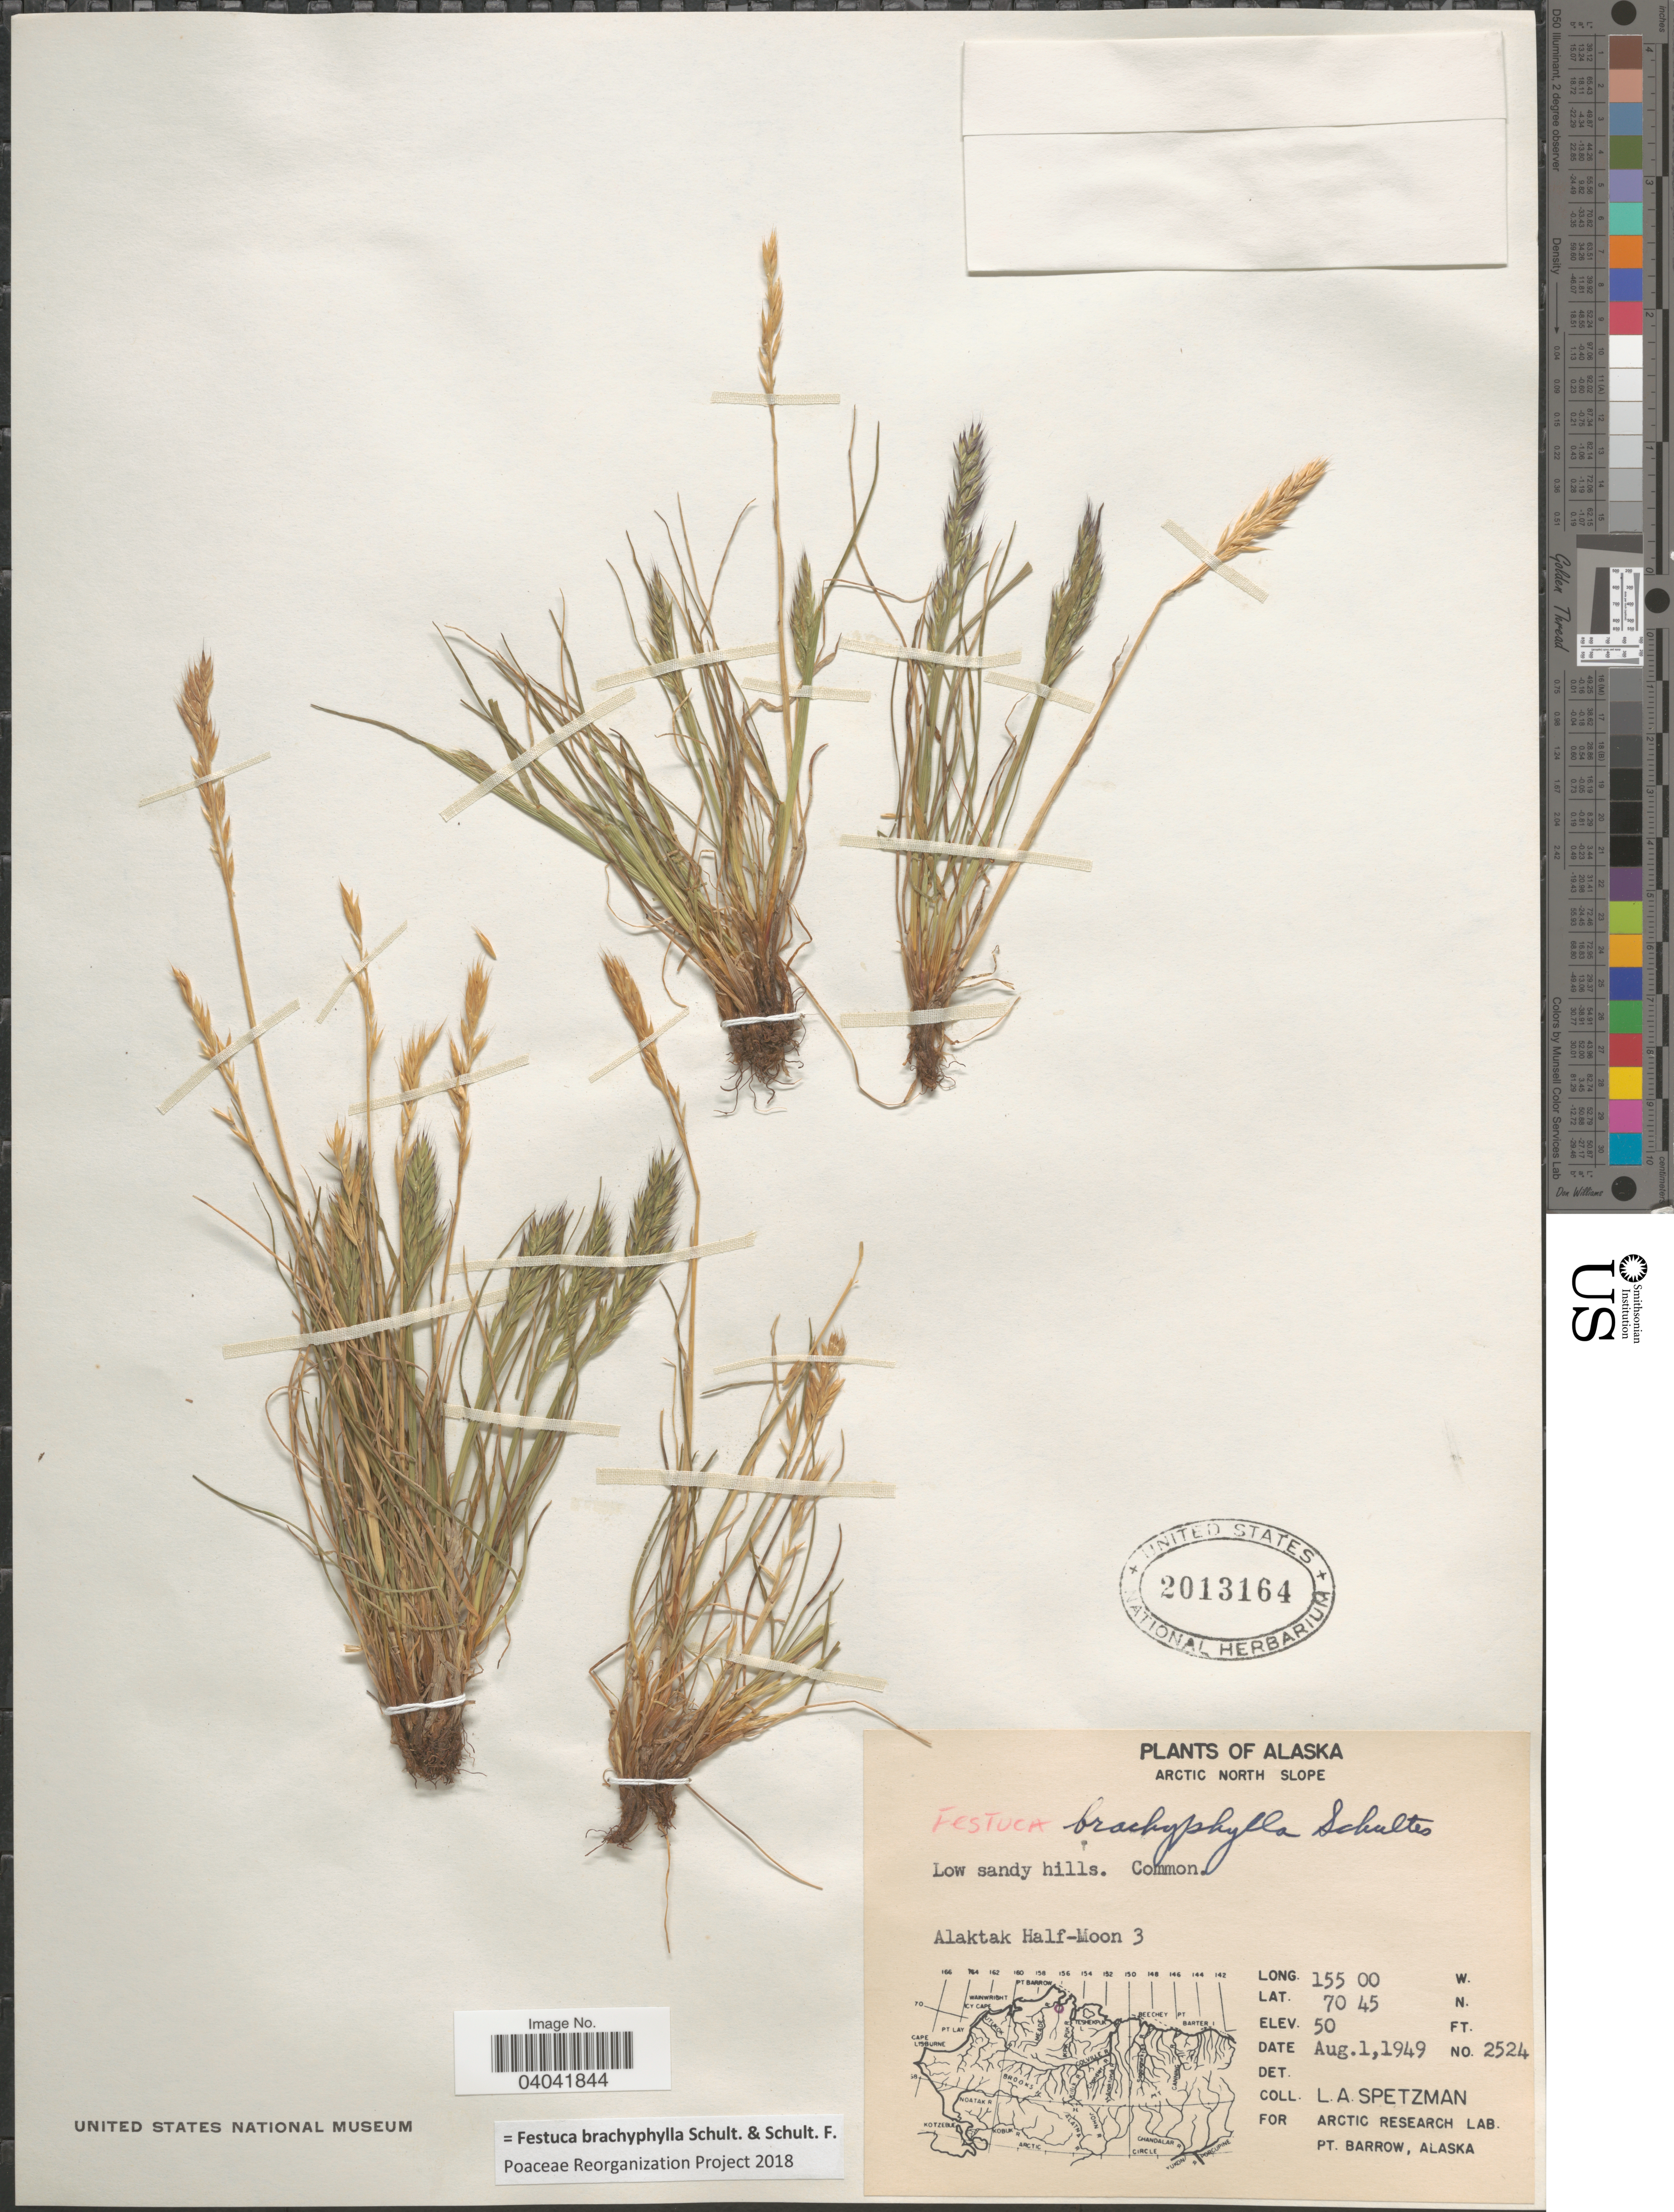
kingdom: Plantae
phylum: Tracheophyta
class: Liliopsida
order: Poales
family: Poaceae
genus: Festuca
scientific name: Festuca brachyphylla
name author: Schult. & Schult. f.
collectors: L. Spetzman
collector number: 2524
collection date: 1949-08-01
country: United States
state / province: Alaska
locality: Arctic North Slope. Alaktak Half-Moon 3.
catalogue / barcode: US 2013164